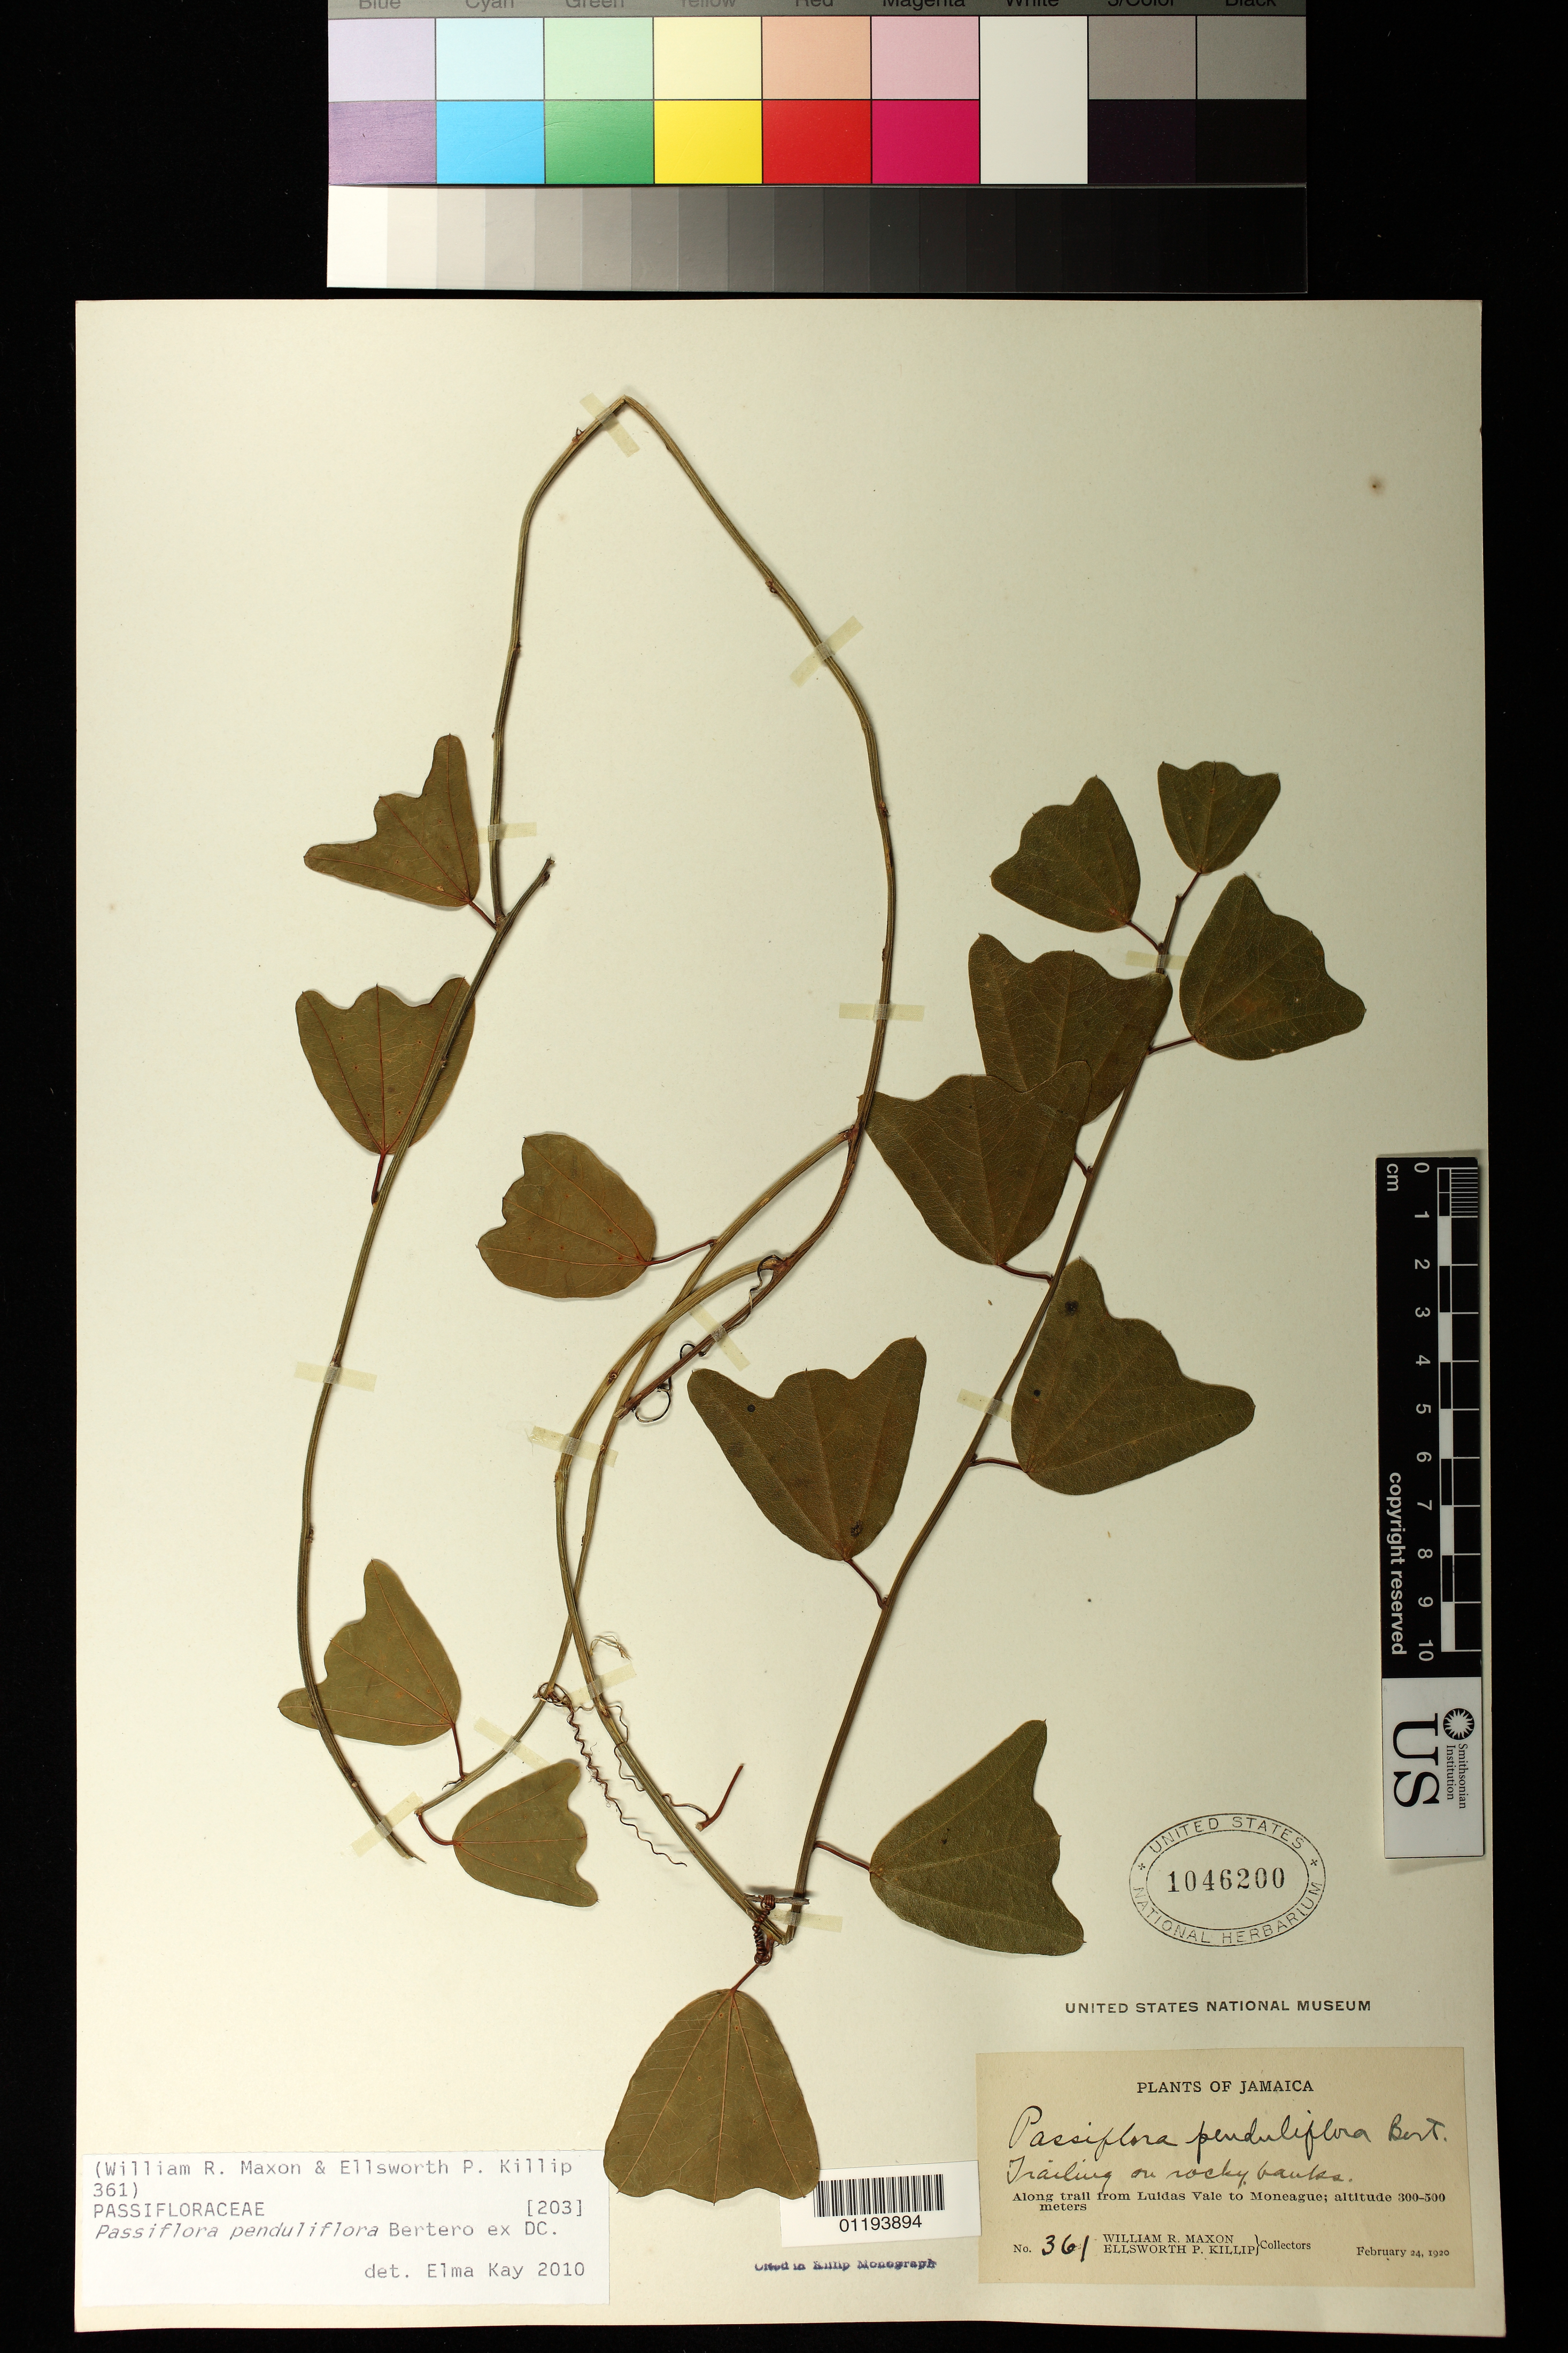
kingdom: Plantae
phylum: Tracheophyta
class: Magnoliopsida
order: Malpighiales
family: Passifloraceae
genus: Passiflora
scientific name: Passiflora penduliflora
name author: Bertero ex DC.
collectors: W. R. Maxon & E. P. Killip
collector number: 361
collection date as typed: Feb 24 1920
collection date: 1920-02-24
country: Jamaica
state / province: Saint Catherine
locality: Along trail from Luidas Vale to Moneague.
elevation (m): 300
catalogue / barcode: US 1046200